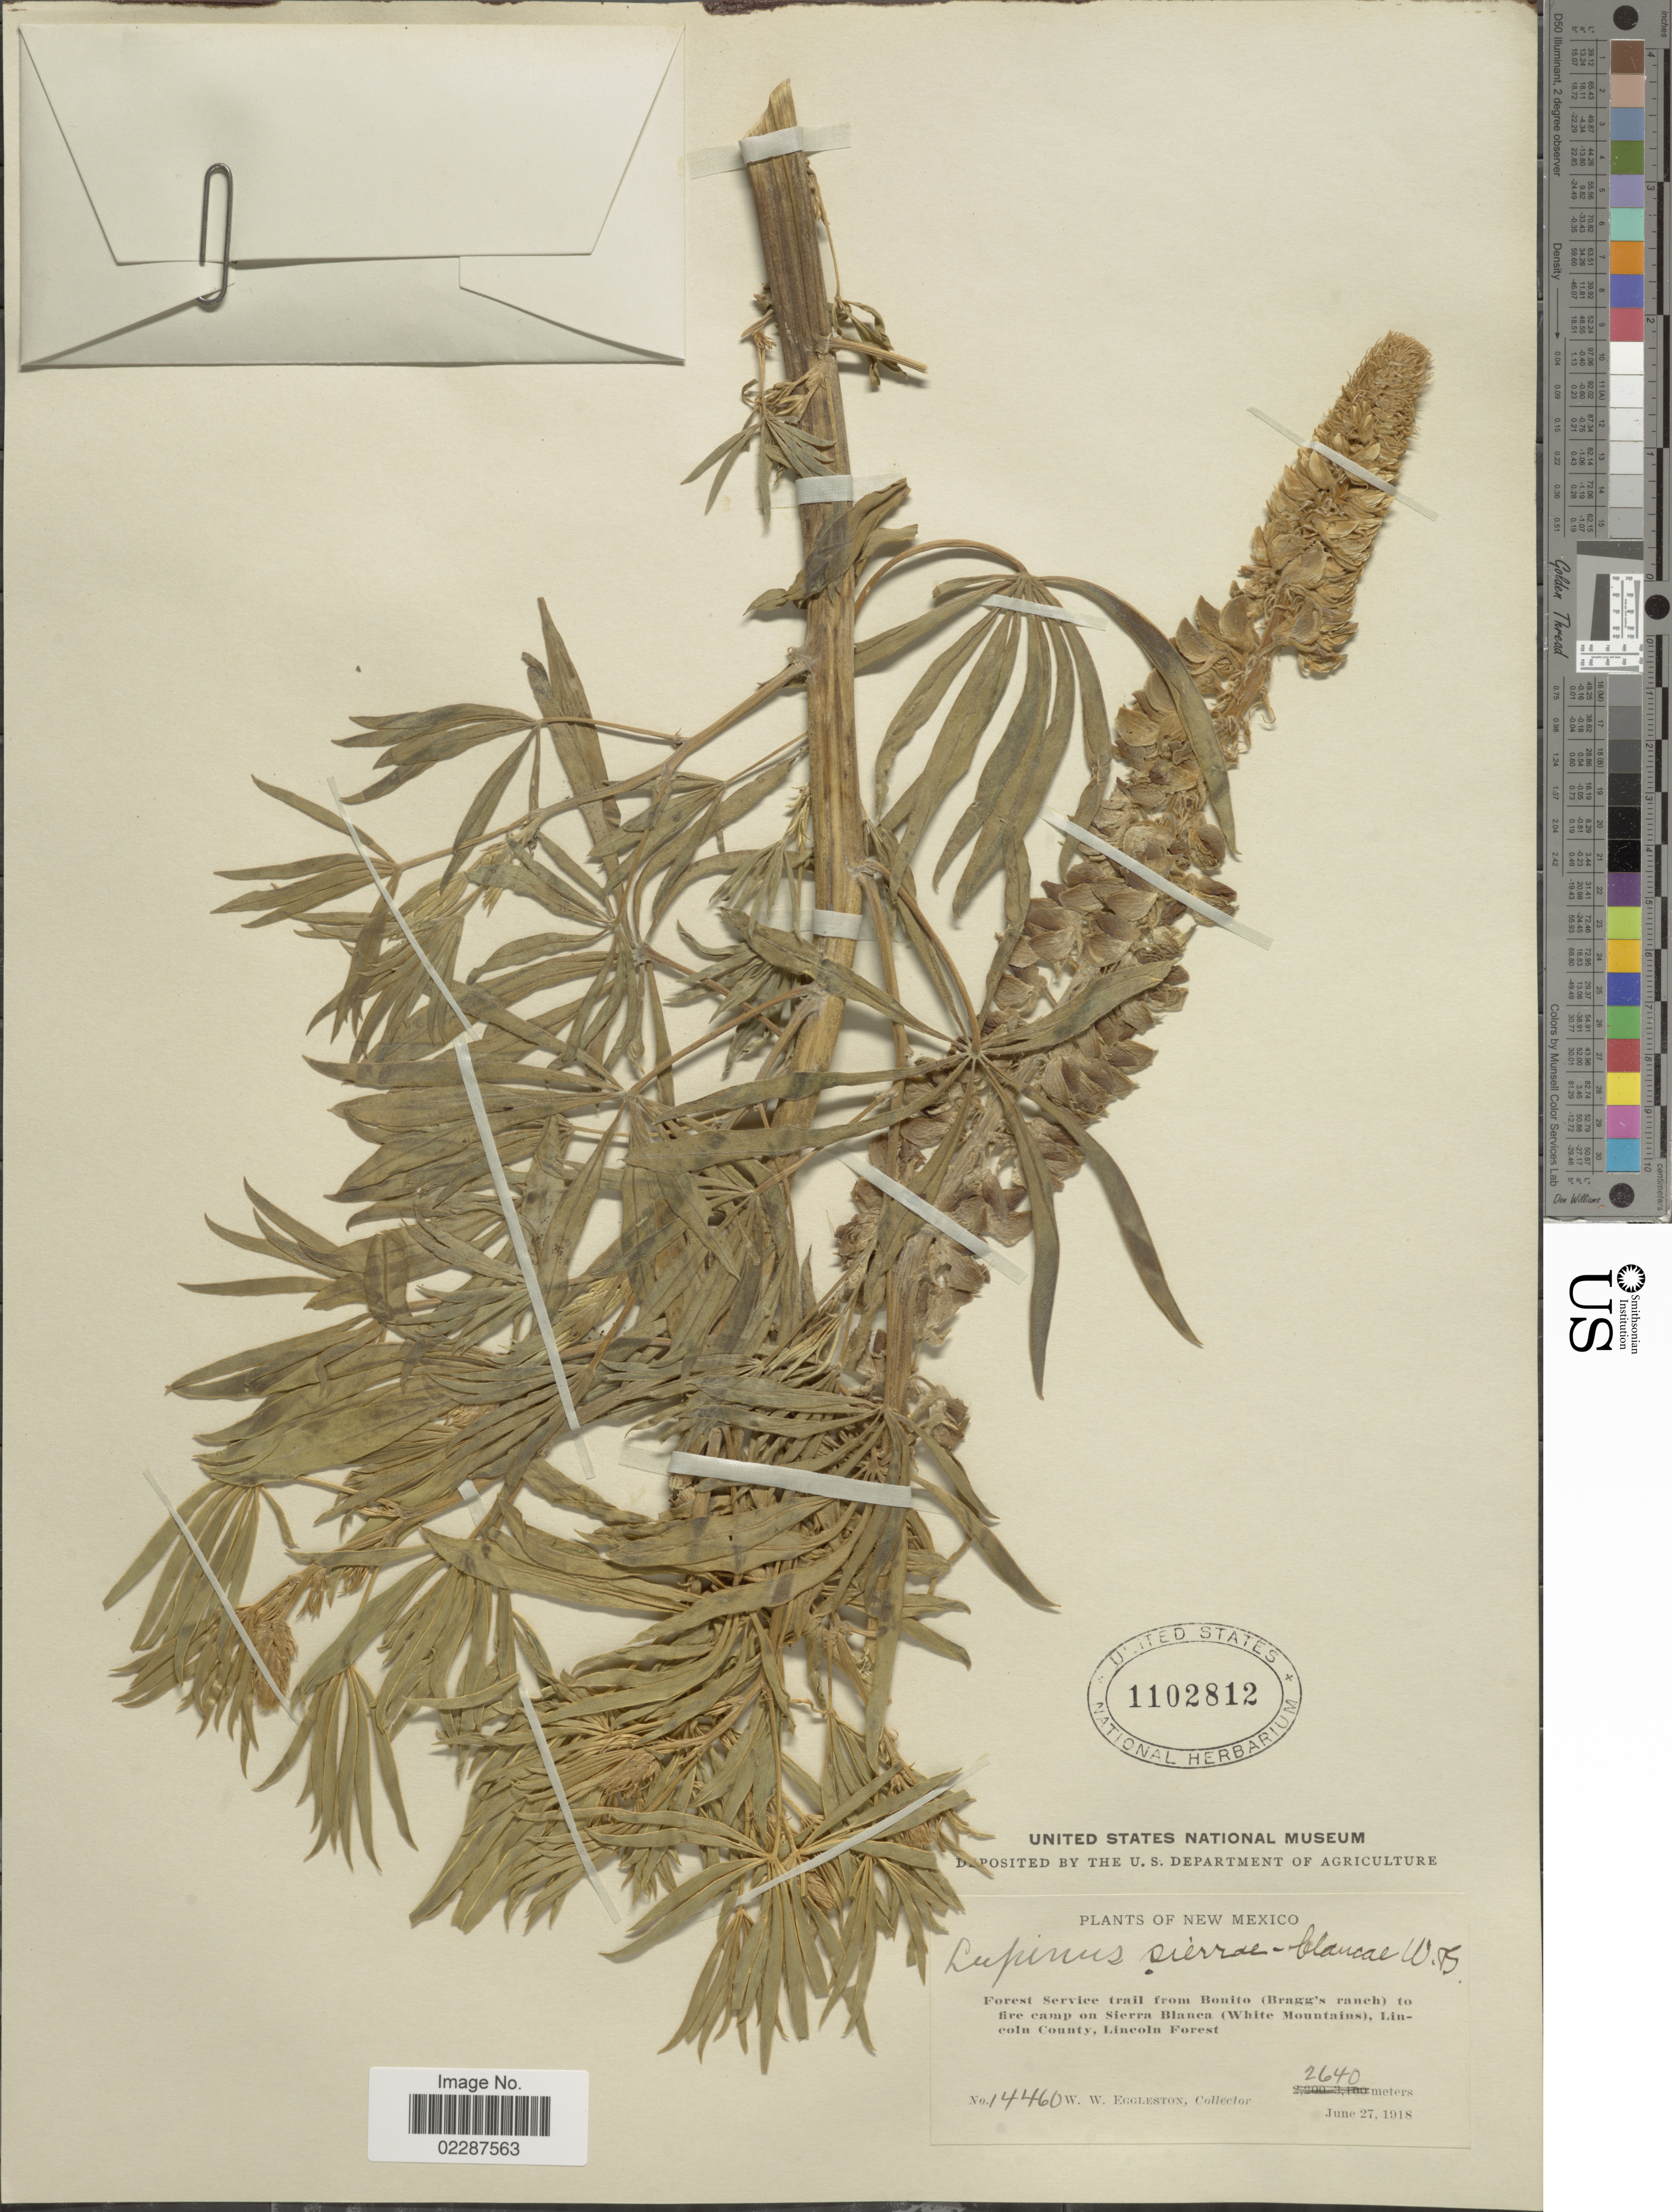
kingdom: Plantae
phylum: Tracheophyta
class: Magnoliopsida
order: Fabales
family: Fabaceae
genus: Lupinus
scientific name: Lupinus sierrae-blancae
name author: Wooton & Standl.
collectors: W. W. Eggleston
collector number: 14460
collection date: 1918-06-27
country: United States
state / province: New Mexico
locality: Forest Service trail from Bonito (Bragg's ranch) to fire camp on Sierra Blanca (White Mountains), Lincoln County, Lincoln Forest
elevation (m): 2640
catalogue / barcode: US 1102812